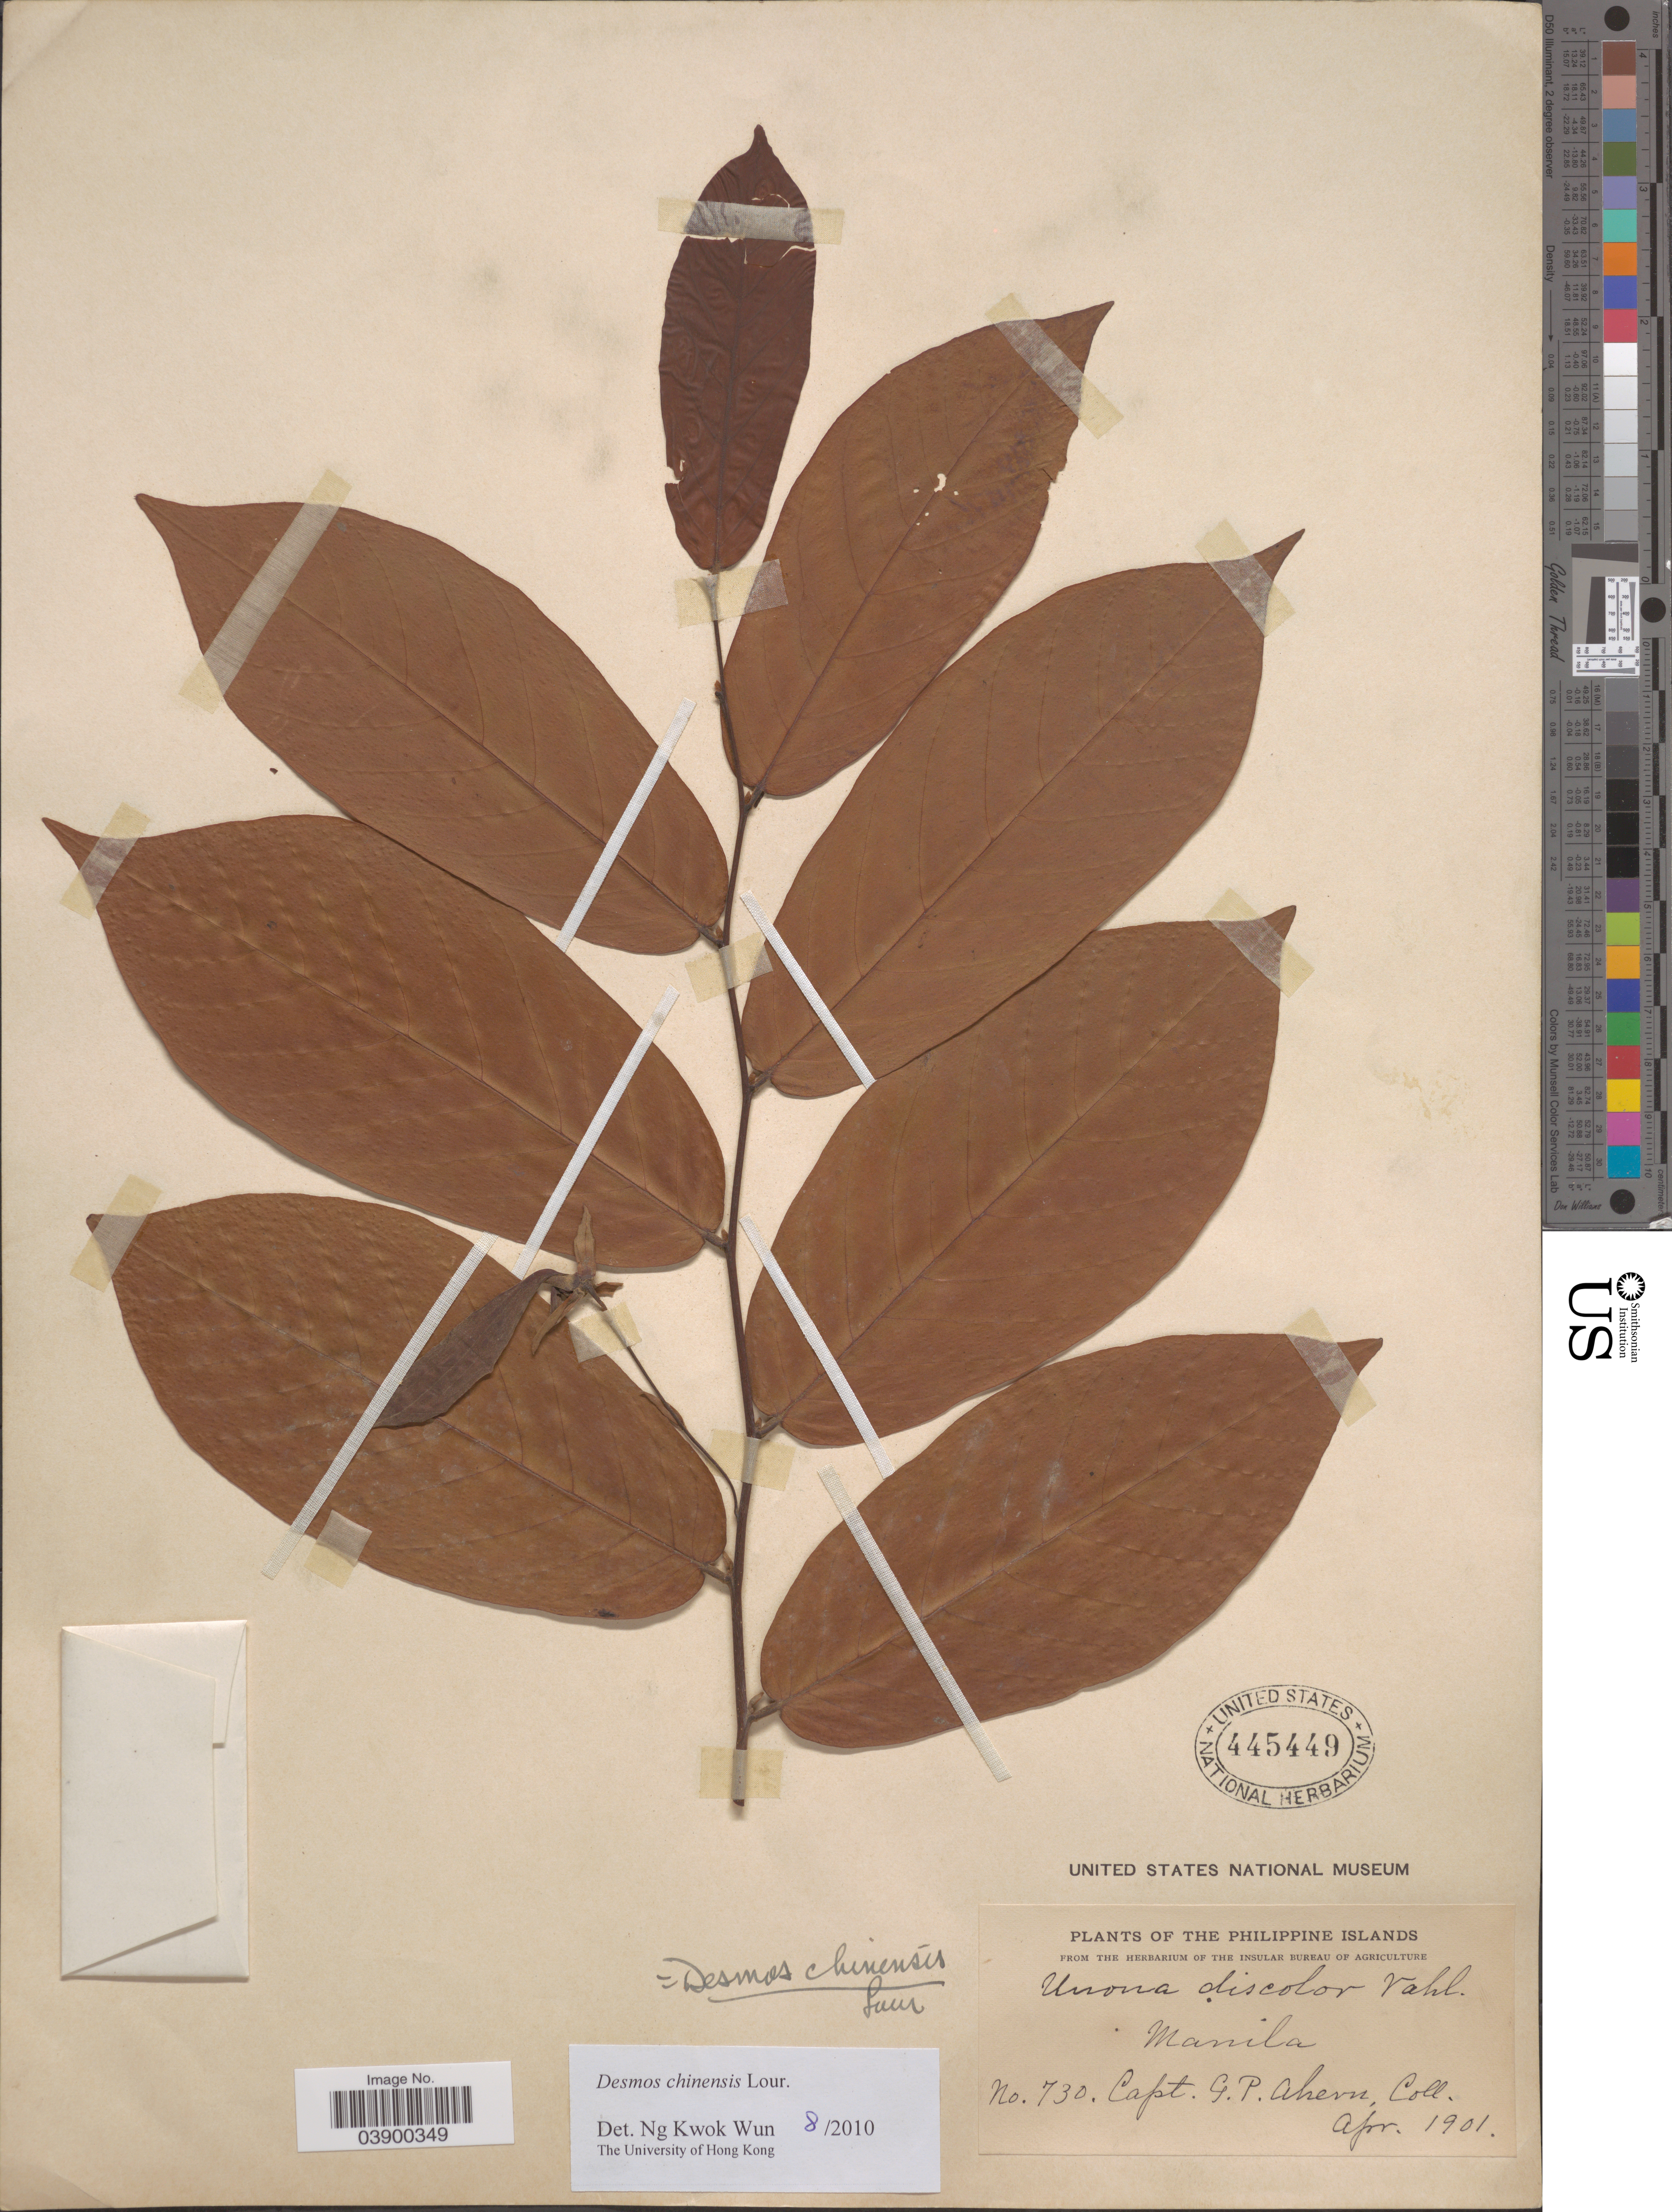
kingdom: Plantae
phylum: Tracheophyta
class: Magnoliopsida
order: Magnoliales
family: Annonaceae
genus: Desmos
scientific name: Desmos chinensis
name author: Lour.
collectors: G. Ahern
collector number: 730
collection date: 1901-04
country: Philippines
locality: Manila.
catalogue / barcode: US 445449